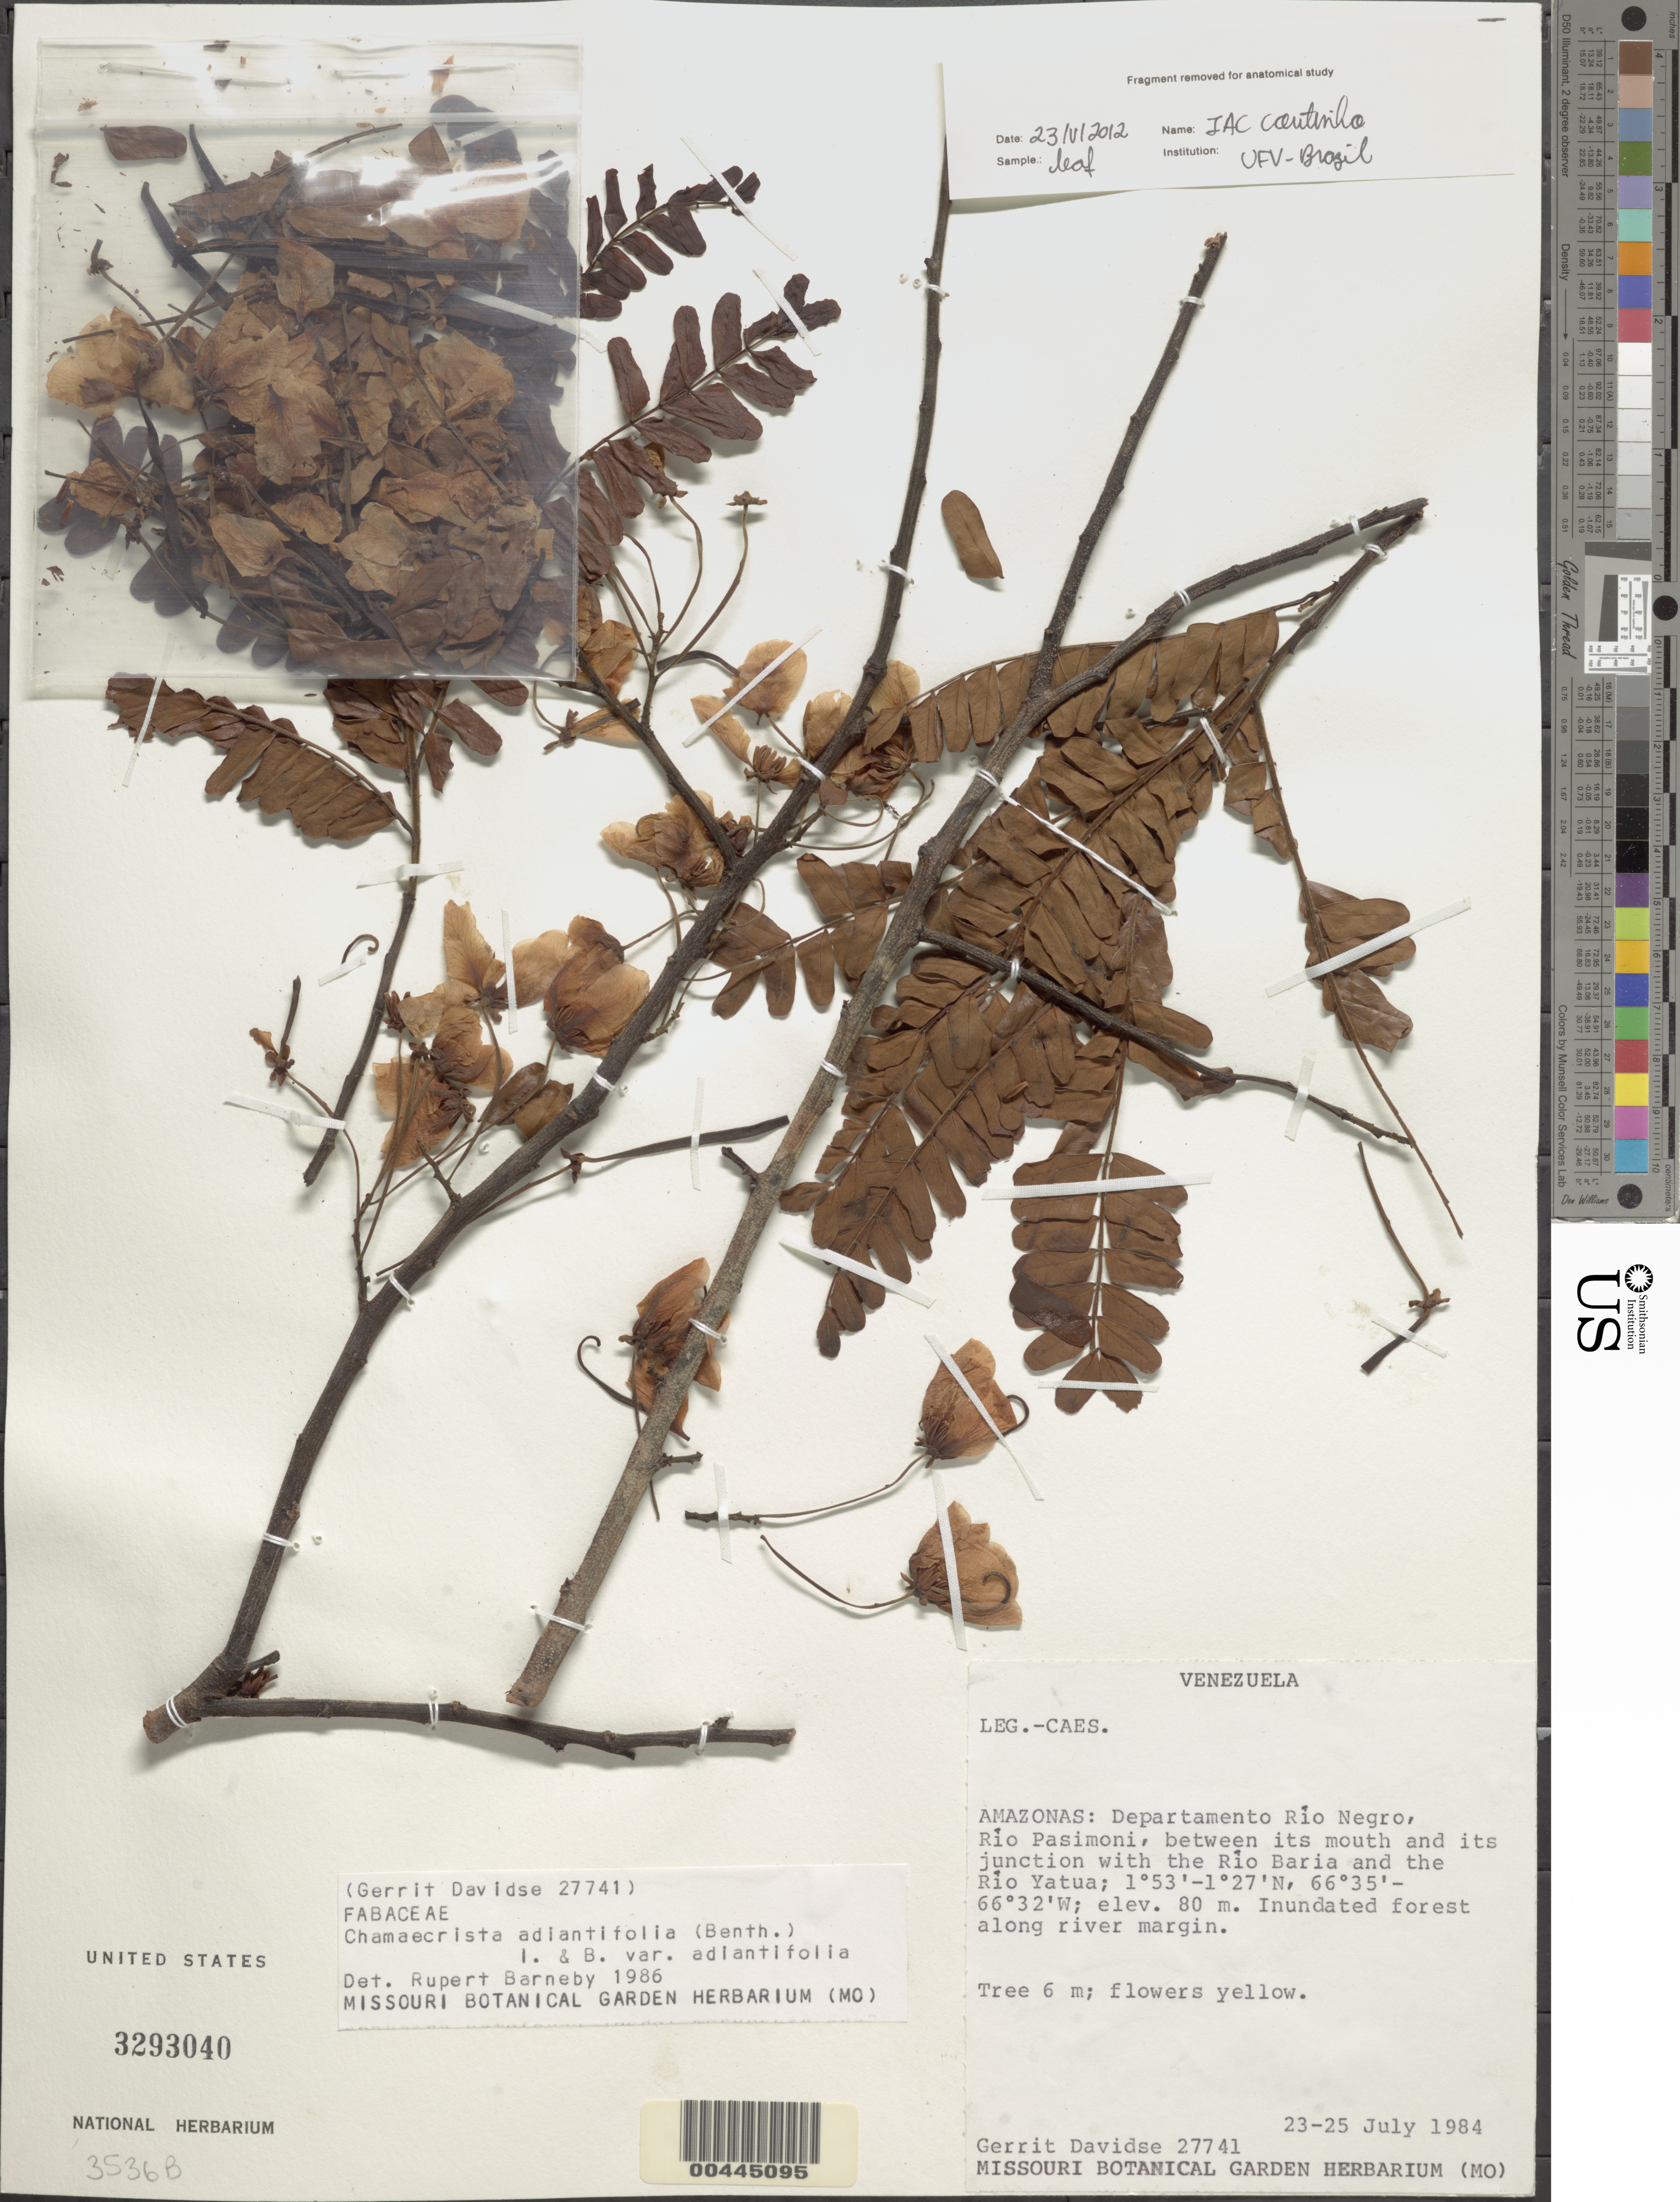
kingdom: Plantae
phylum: Tracheophyta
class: Magnoliopsida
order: Fabales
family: Fabaceae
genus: Chamaecrista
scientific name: Chamaecrista adiantifolia var. adiantifolia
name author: (Spruce ex Benth.) H.S. Irwin & Barneby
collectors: G. Davidse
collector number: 27741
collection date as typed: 23 Jul 1984 to 25 Jul 1984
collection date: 1984-07-23/1984-07-25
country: Venezuela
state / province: Amazonas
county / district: Rio Negro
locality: Rio pasimoni, between the junction of rio baria and rio yatua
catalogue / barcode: US 3293040